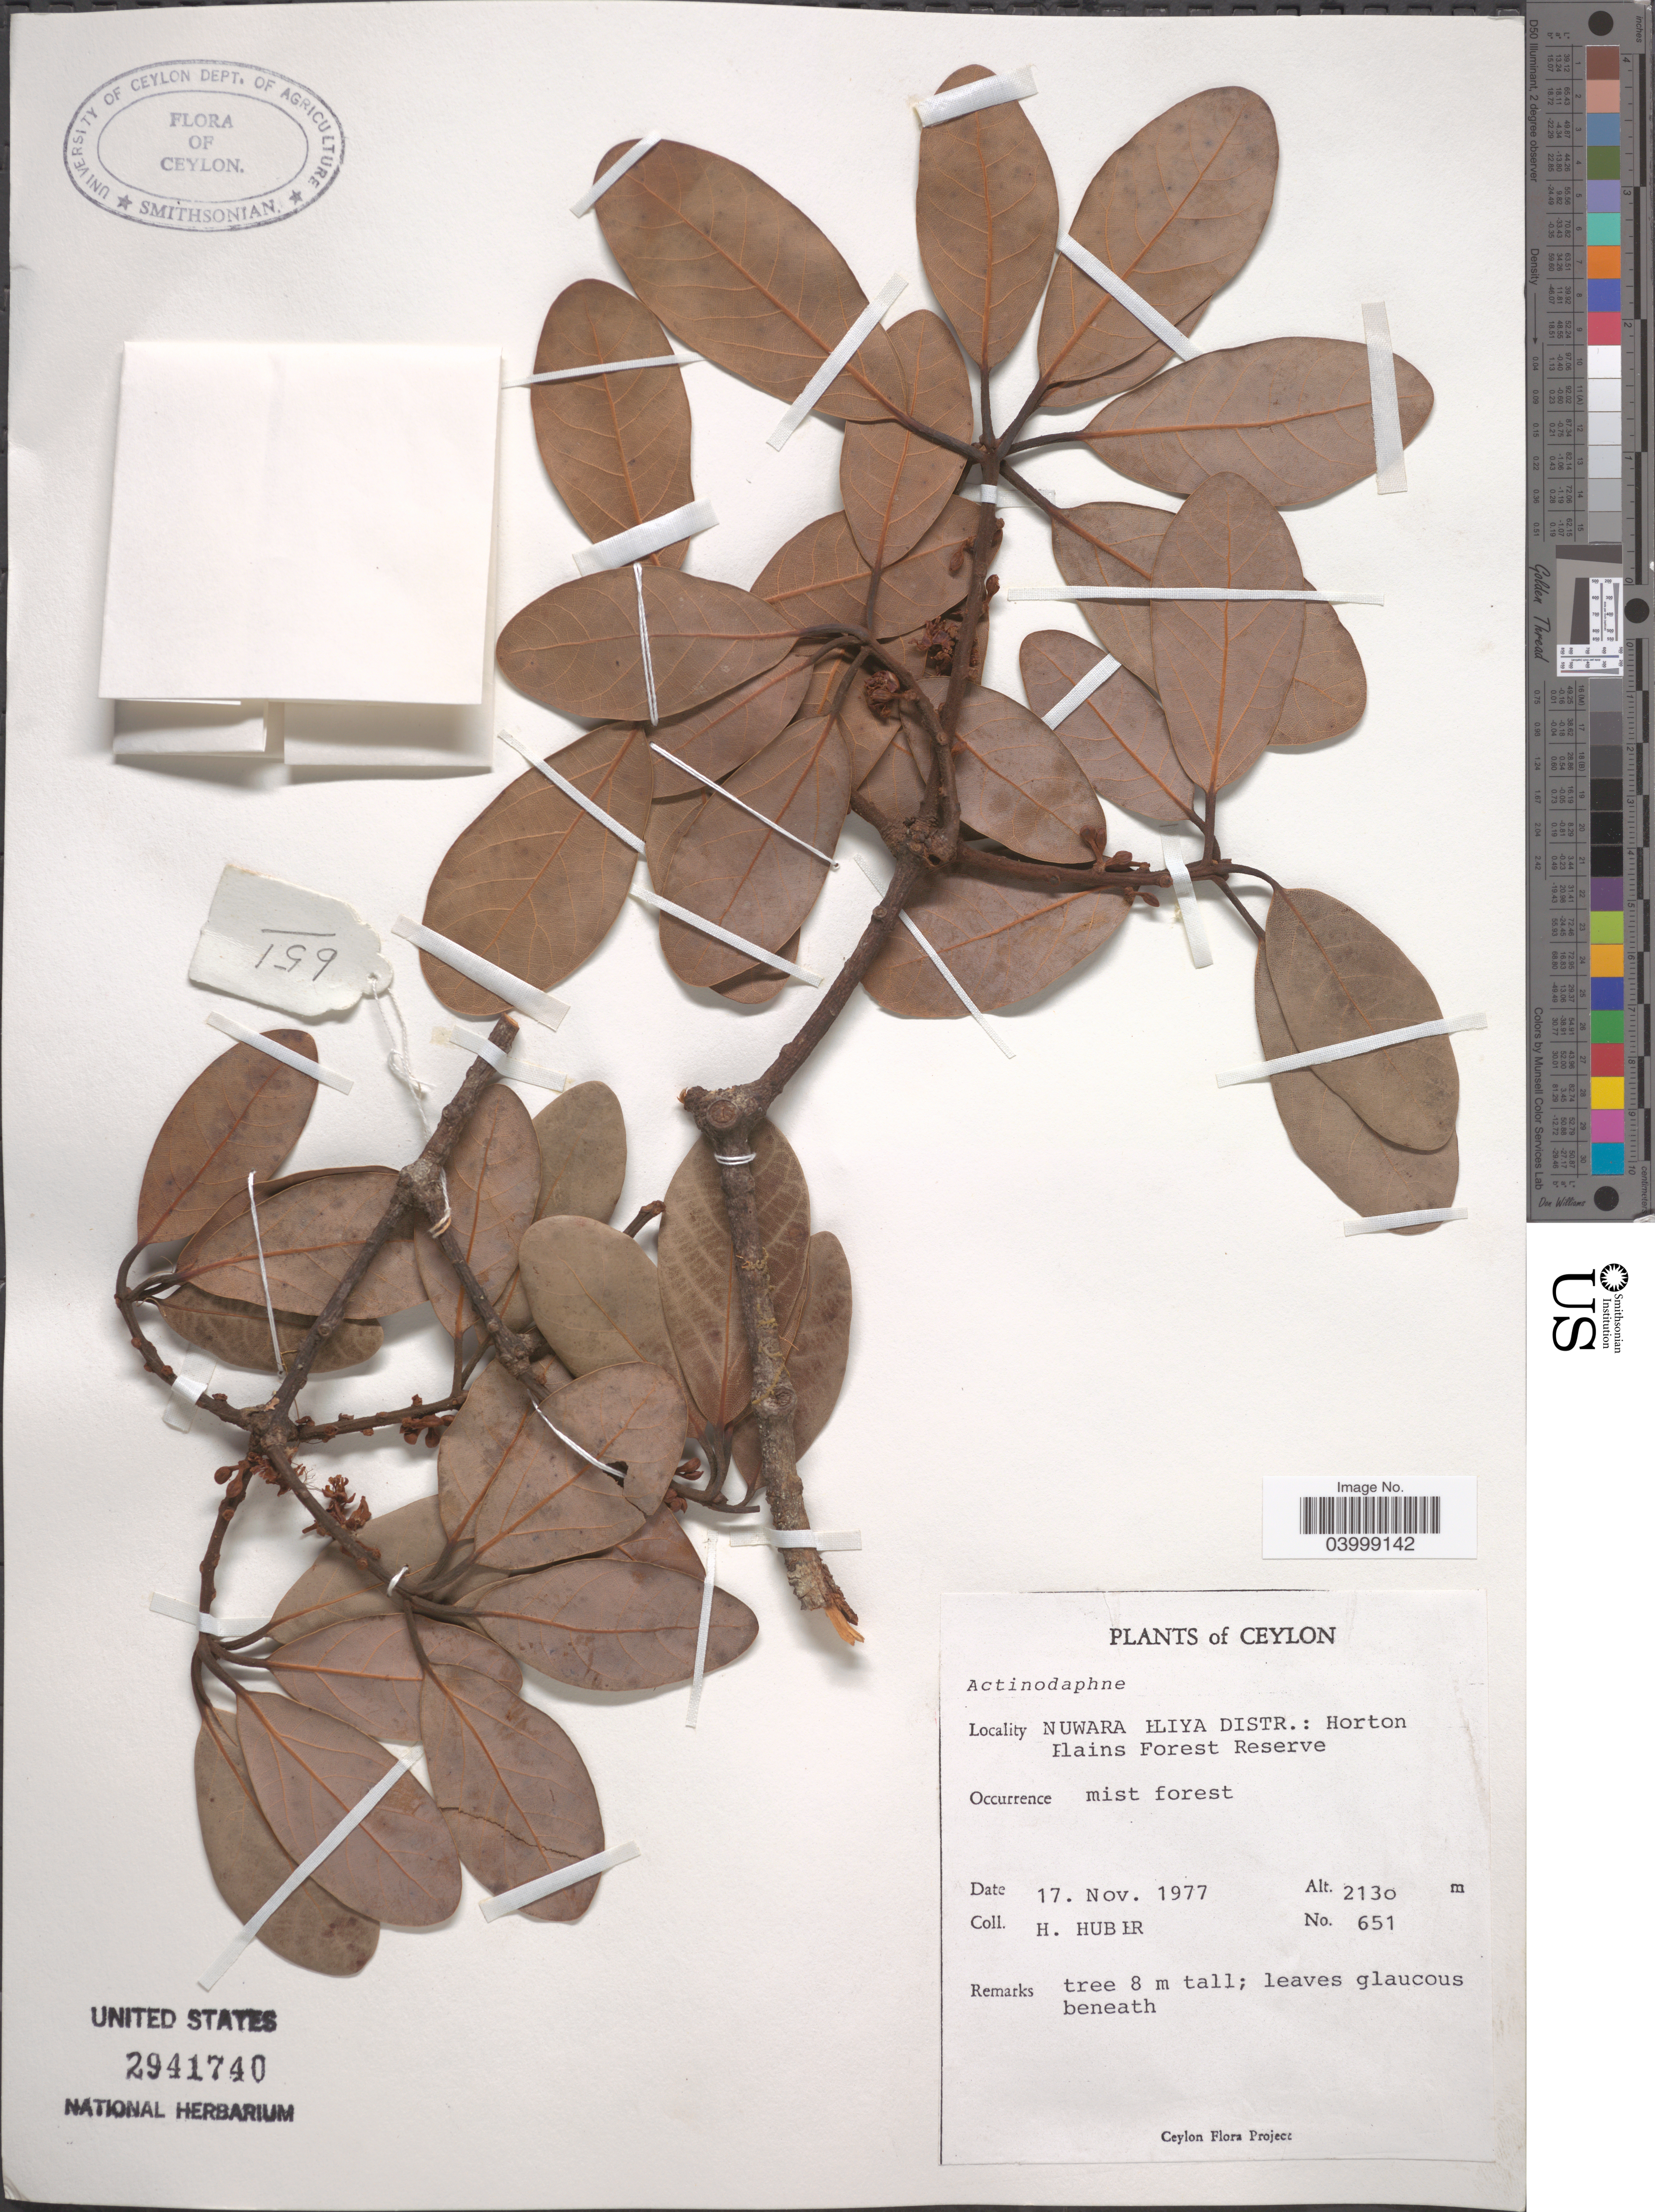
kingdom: Plantae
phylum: Tracheophyta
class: Magnoliopsida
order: Laurales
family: Lauraceae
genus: Actinodaphne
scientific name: Actinodaphne glauca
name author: Nees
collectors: H. Huber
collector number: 651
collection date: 1977-11-17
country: Sri Lanka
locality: Ceylon. Nuwara Eliya Distr.: Horton Plains Forest Reserve.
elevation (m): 2130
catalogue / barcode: US 2941740